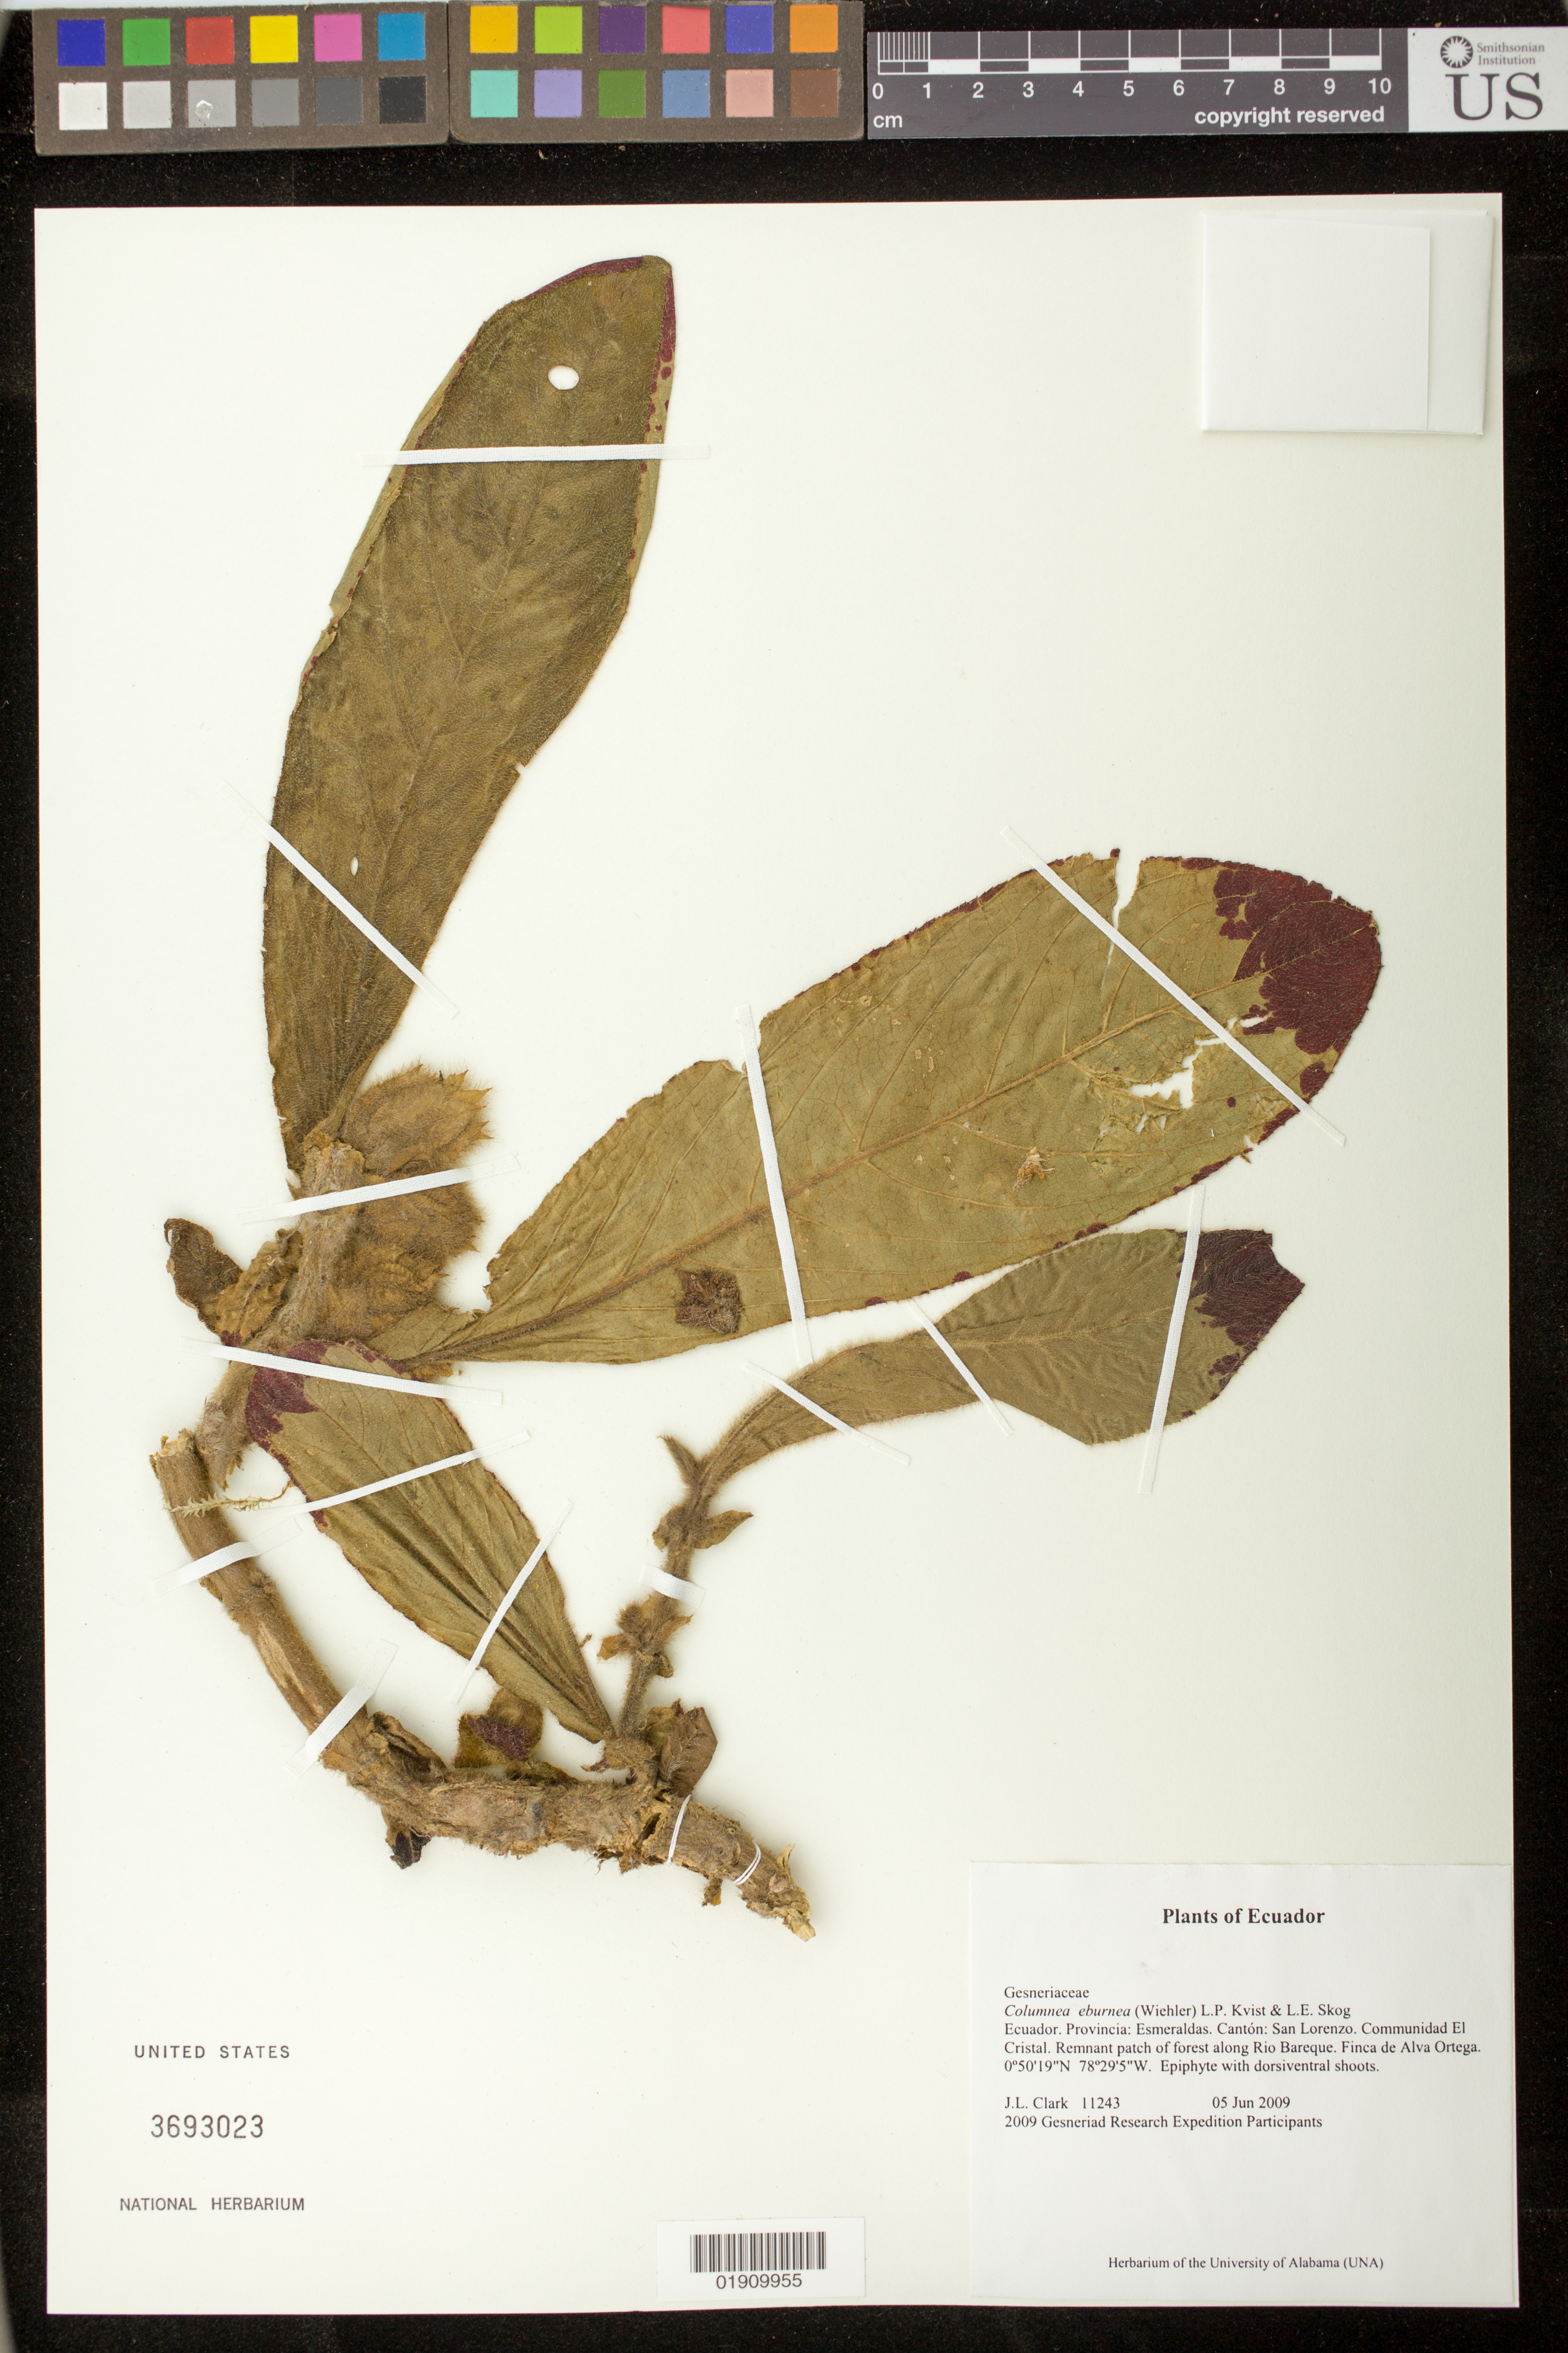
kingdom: Plantae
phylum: Tracheophyta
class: Magnoliopsida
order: Lamiales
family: Gesneriaceae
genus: Columnea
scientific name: Columnea eburnea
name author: (Wiehler) L.P. Kvist & L.E. Skog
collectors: J. L. Clark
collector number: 11243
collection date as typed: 05 Jun 2009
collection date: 2009-06-05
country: Ecuador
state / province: Esmeraldas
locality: Ecuador. Provincia; Esmeraldas. Canton: San Lorenzo. Communidad El Cristal. Remnant patch of forest along Rio Bareque. Finca de Alva Ortega.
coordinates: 0°50'19"N, 78°29'5"W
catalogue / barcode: US 3693023